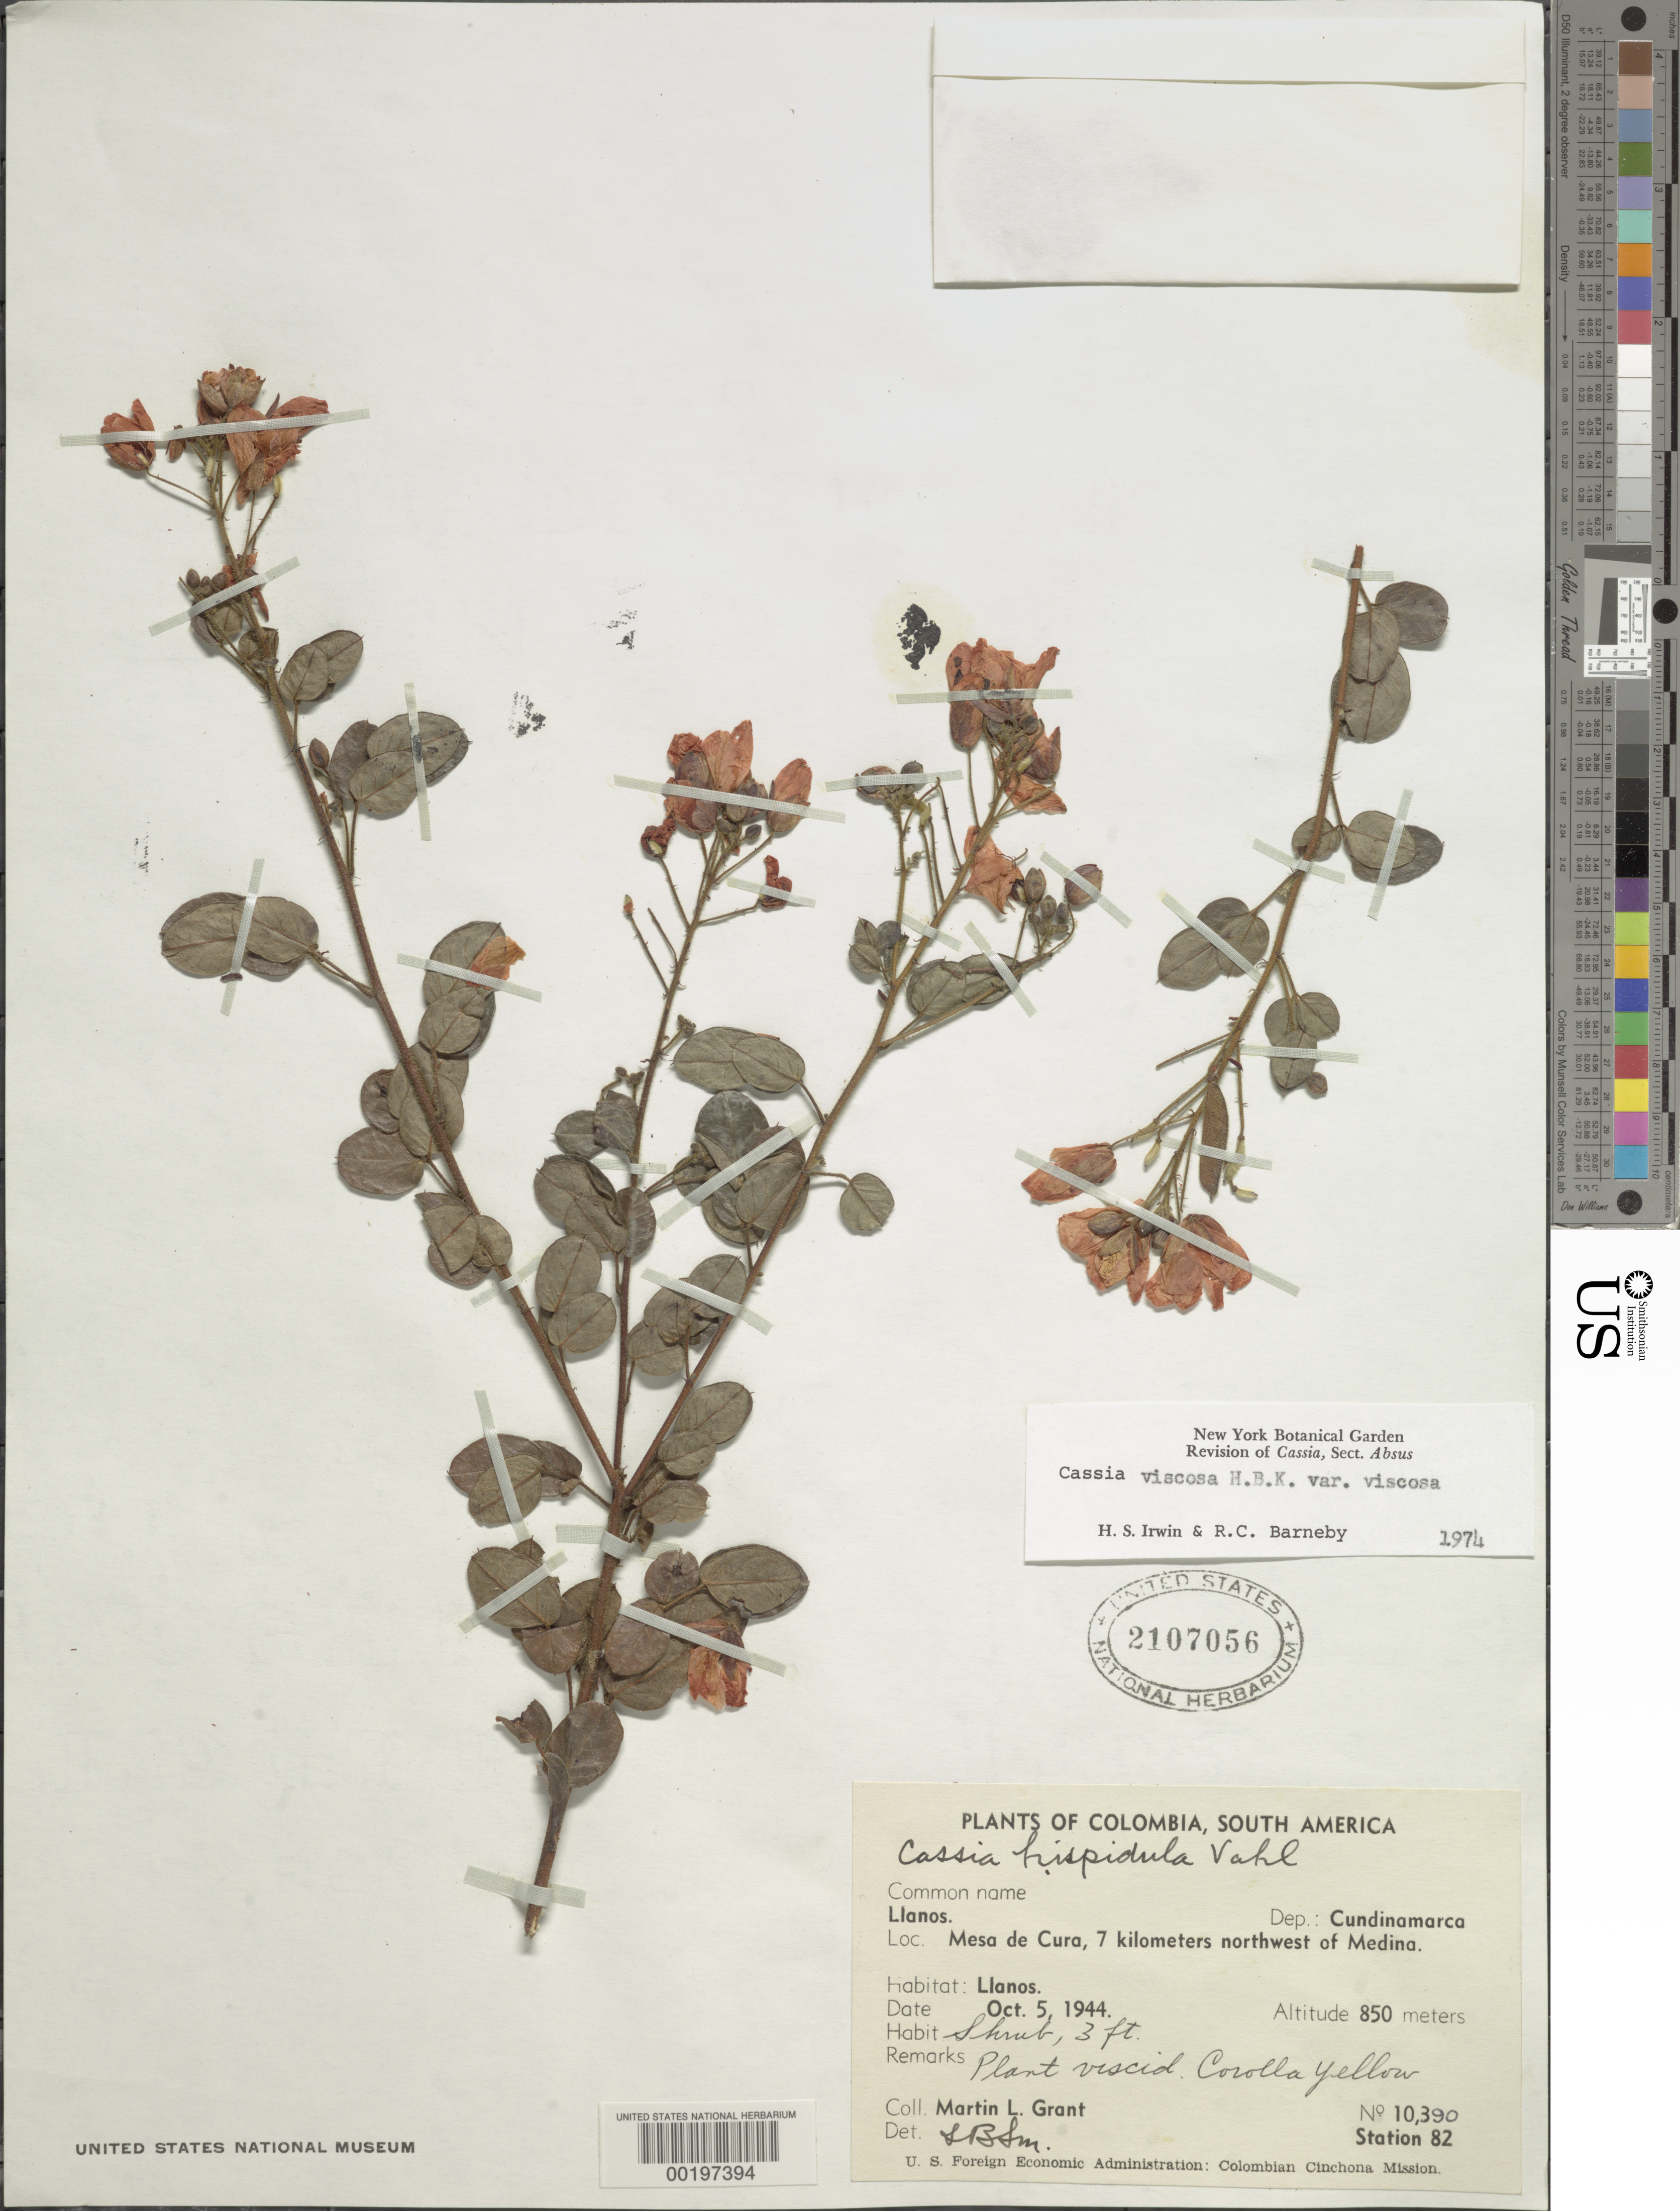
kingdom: Plantae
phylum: Tracheophyta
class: Magnoliopsida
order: Fabales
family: Fabaceae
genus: Chamaecrista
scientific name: Chamaecrista viscosa var. viscosa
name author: (Kunth) H.S. Irwin & Barneby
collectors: M. L. Grant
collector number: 10390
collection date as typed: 05 Oct 1944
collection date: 1944-10-05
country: Colombia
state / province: Cundinamarca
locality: Mesa de Cura, 7 km NW of Medina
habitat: Llanos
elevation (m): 850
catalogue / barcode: US 2107056